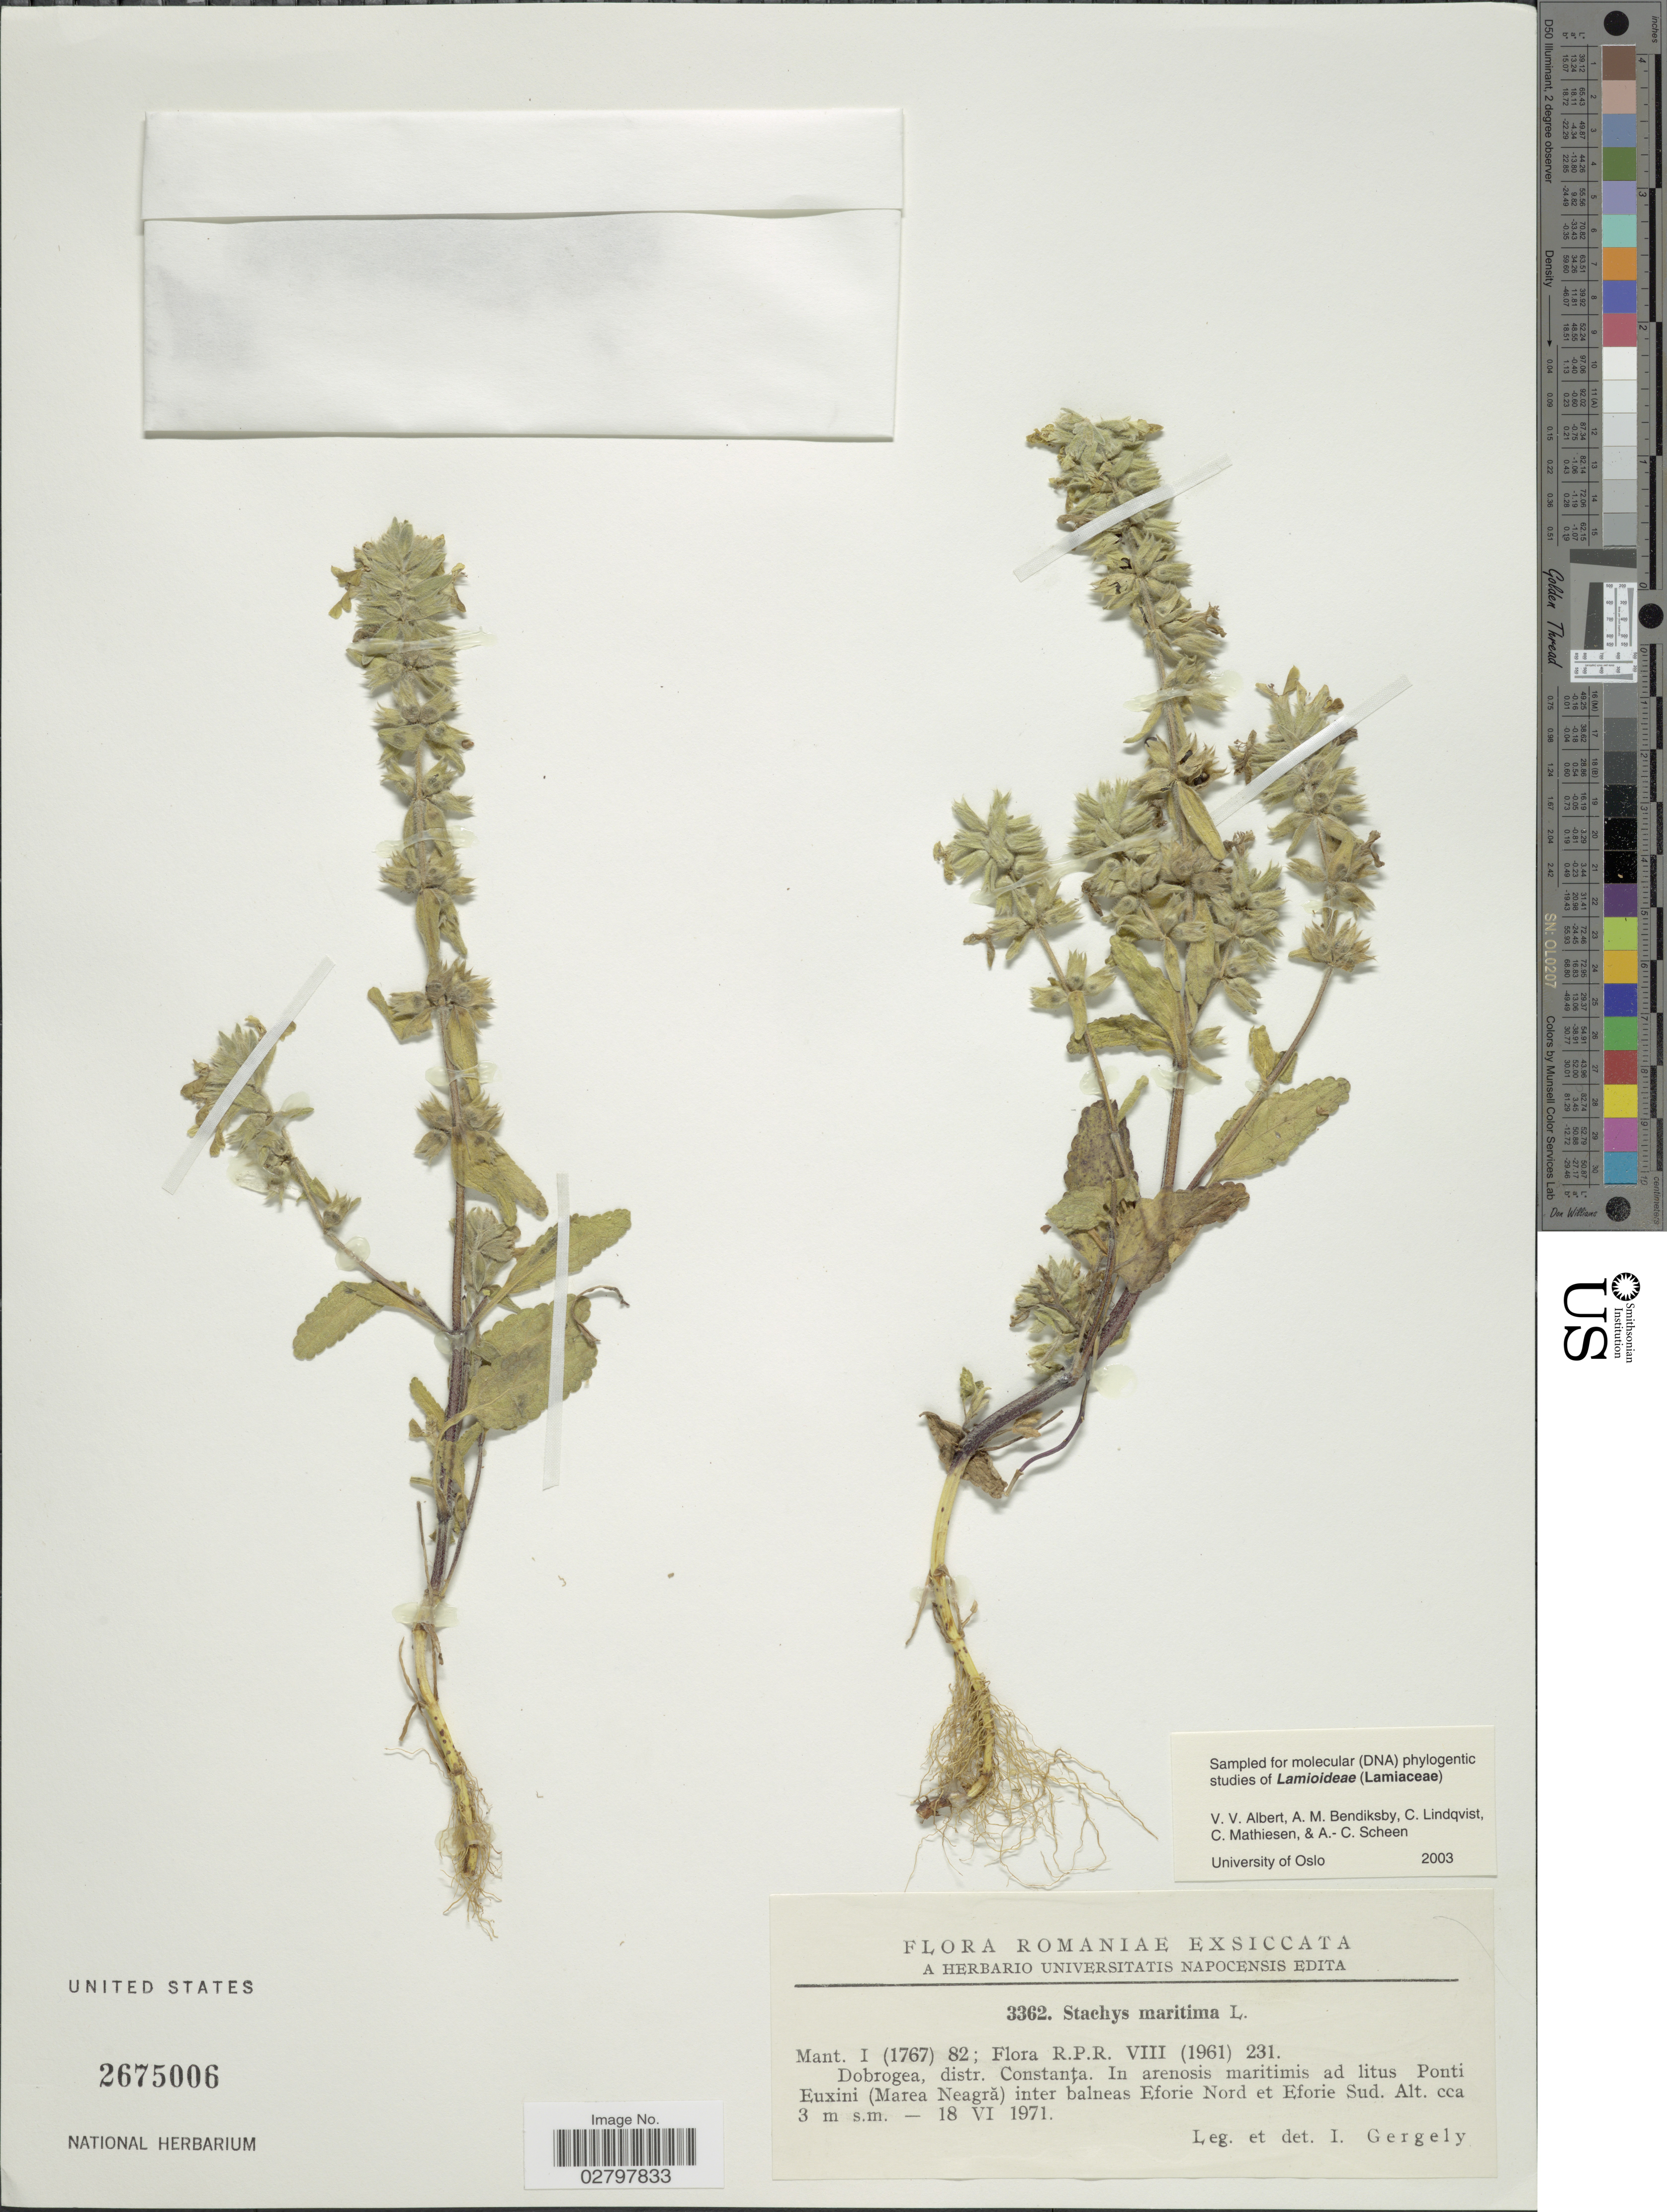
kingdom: Plantae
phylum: Tracheophyta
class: Magnoliopsida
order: Lamiales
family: Lamiaceae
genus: Stachys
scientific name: Stachys maritima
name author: Gouan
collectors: I. Gergely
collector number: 3362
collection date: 1971-06-18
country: Romania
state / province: Constanta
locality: Dobrogea, distr. Constanta. In arenosis maritimis ad litus Ponti Euxini (Marea Neagra) inter balneas Eforie Nord et Eforie Sud.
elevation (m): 3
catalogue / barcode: US 2675006